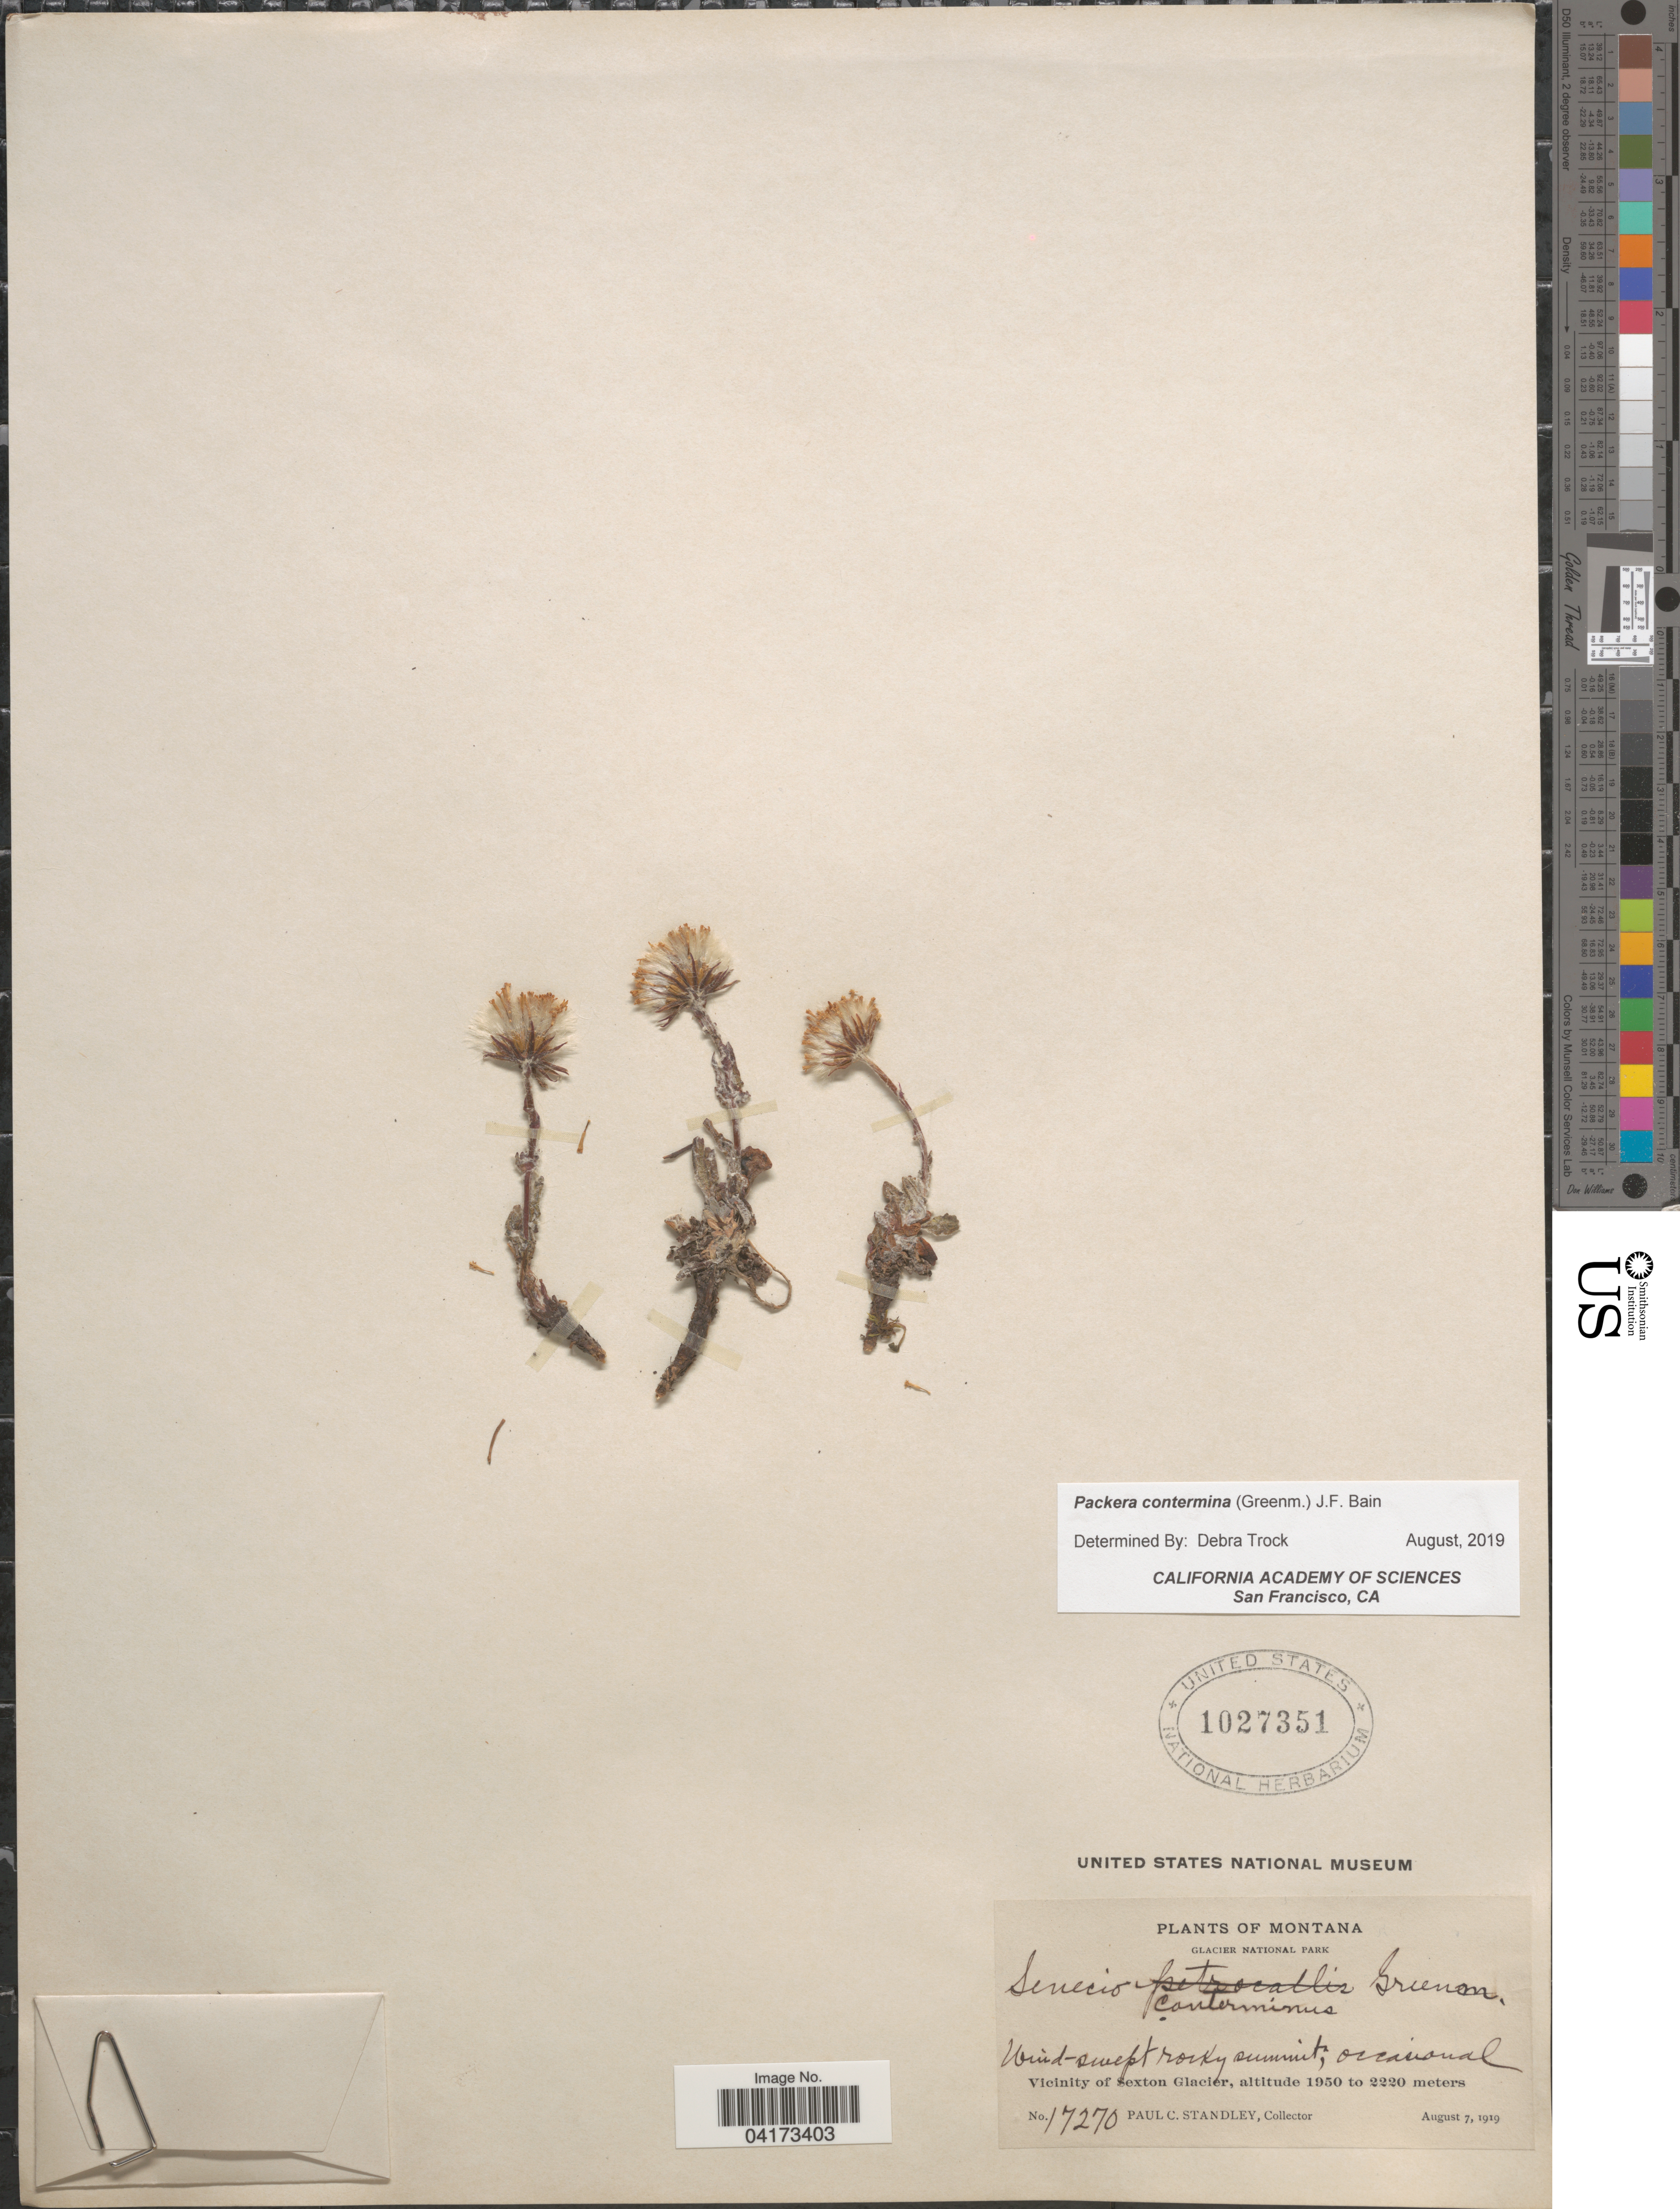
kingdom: Plantae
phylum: Tracheophyta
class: Magnoliopsida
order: Asterales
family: Asteraceae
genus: Packera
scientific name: Packera contermina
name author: (Greenm.) J.F. Bain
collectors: P. C. Standley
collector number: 17270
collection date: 1919-08-07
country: United States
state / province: Montana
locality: Glacier National Park. Vicinity of Sexton Glacier.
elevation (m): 1950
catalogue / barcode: US 1027351